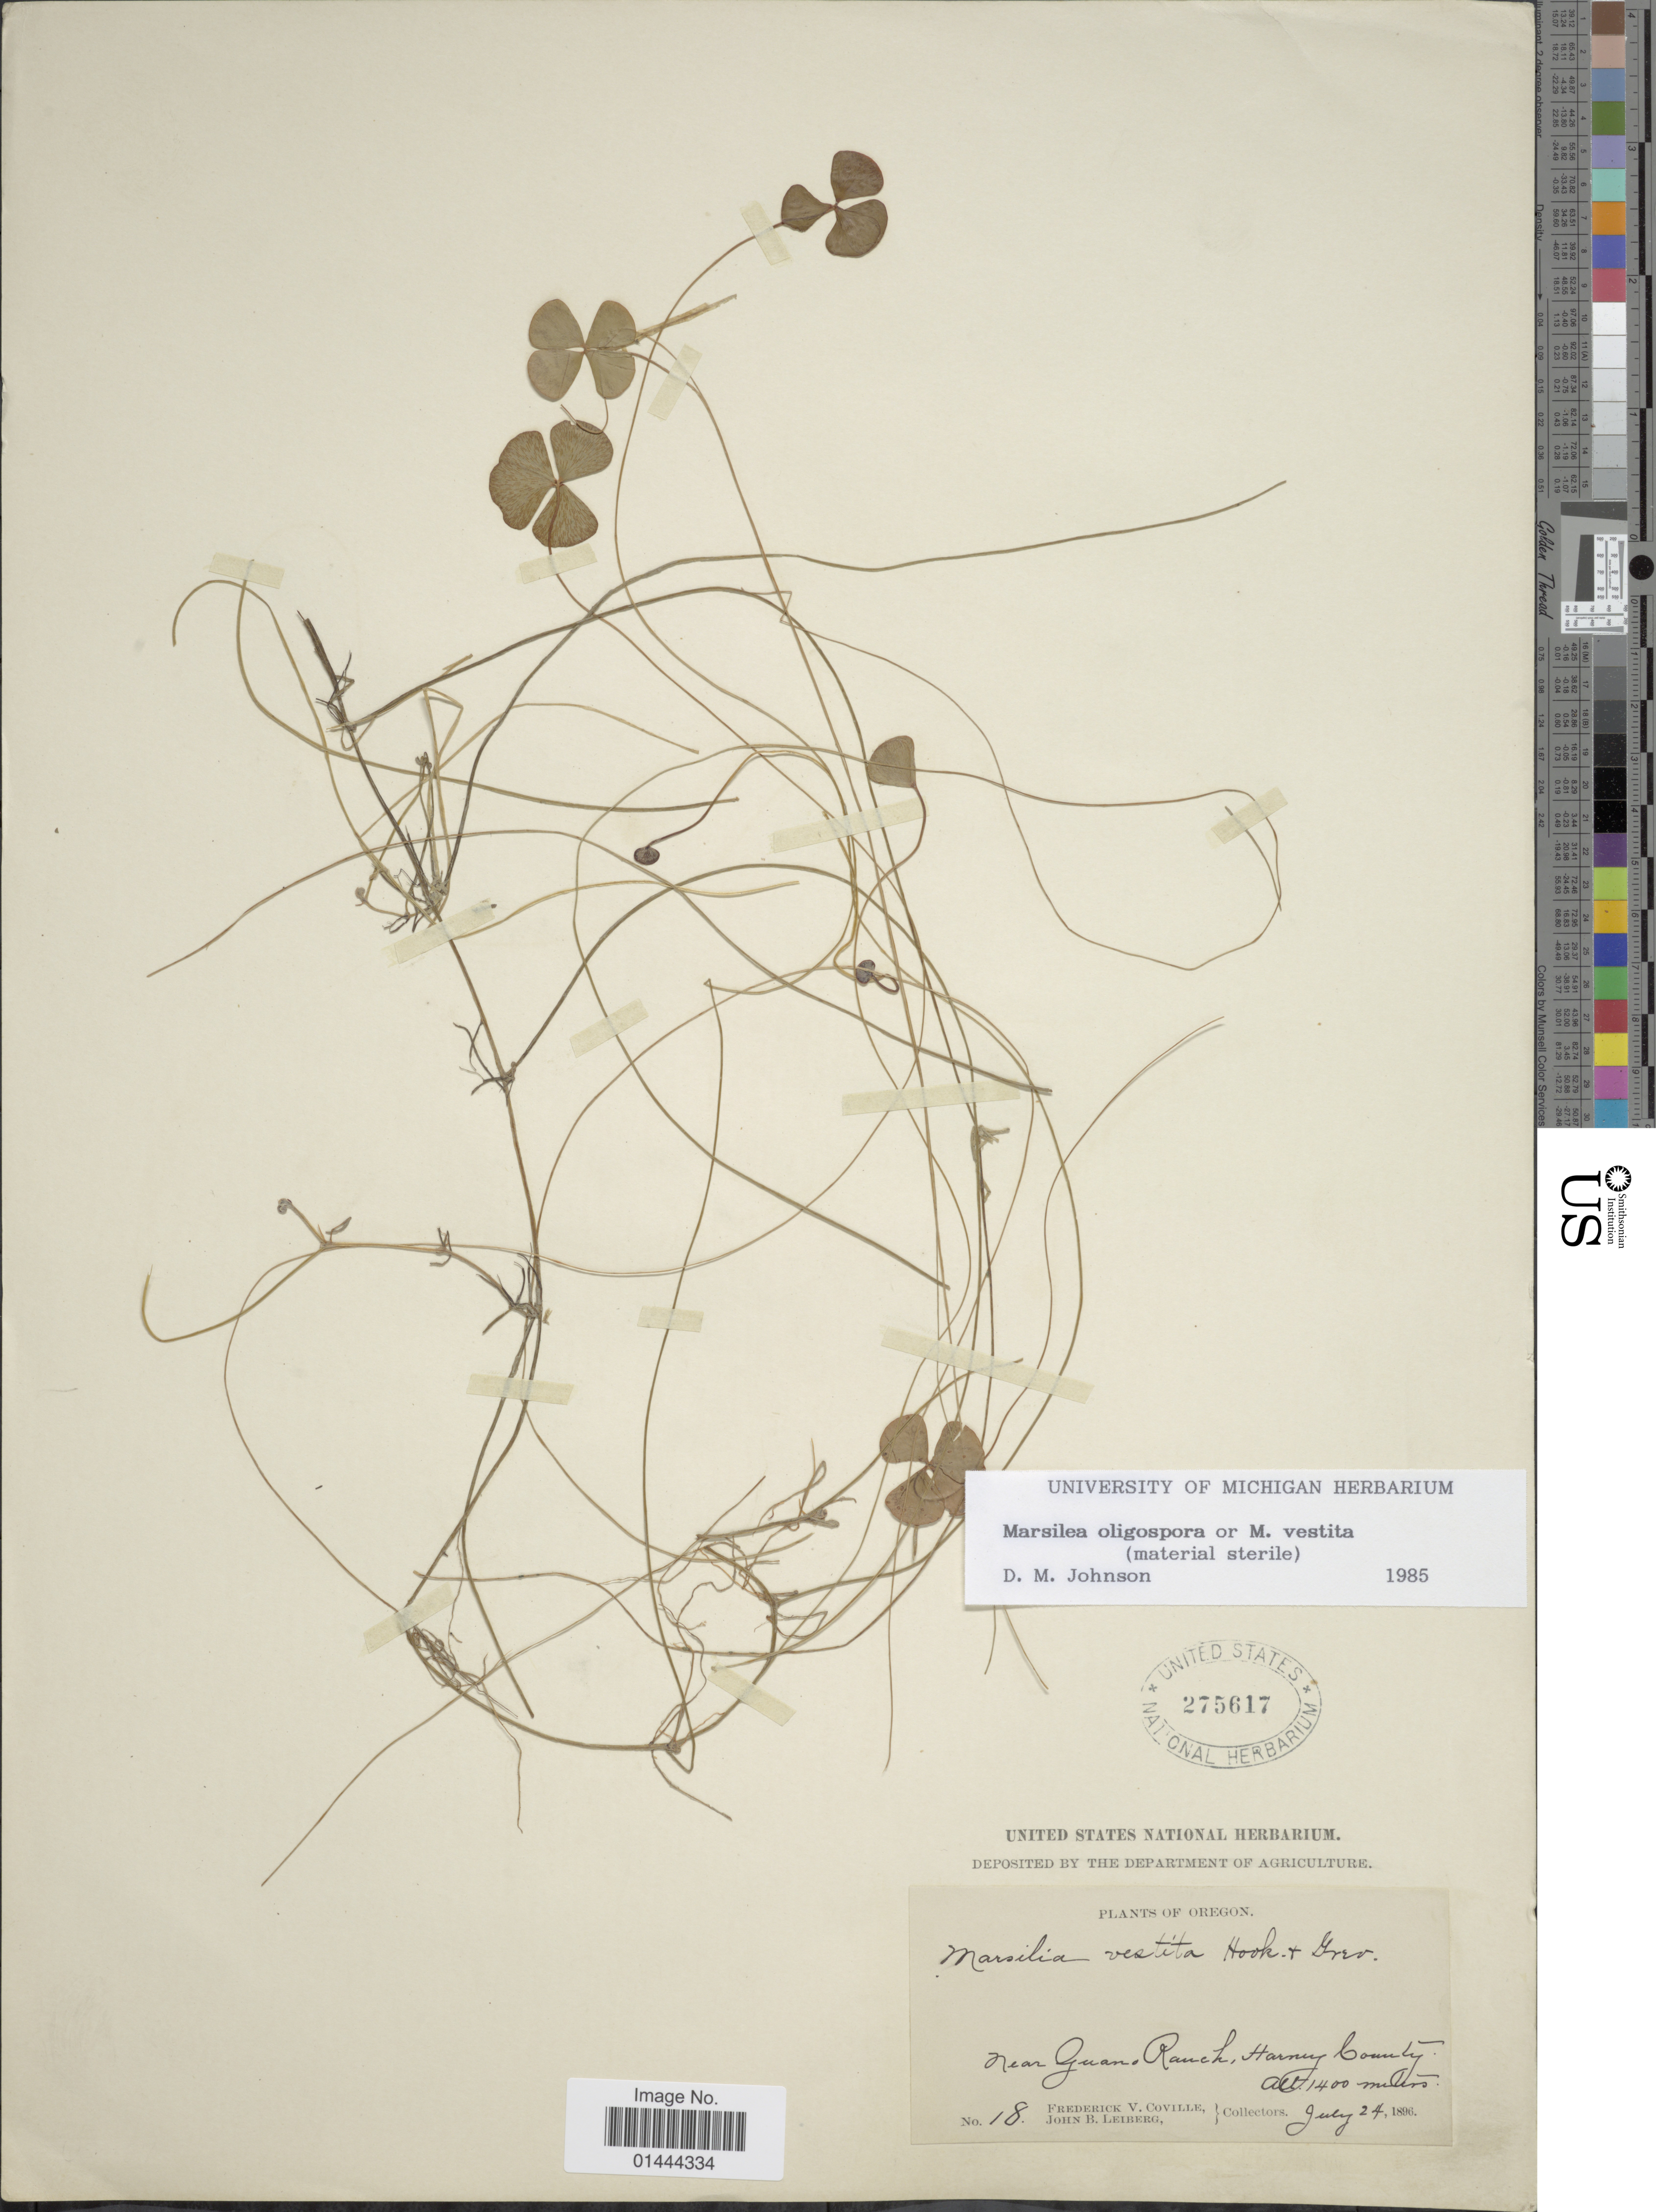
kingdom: Plantae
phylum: Tracheophyta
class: Polypodiopsida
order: Salviniales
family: Marsileaceae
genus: Marsilea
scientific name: Marsilea vestita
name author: Hook. & Grev.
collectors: F. V. Coville & J. B. Leiberg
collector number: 18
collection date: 1896-07-24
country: United States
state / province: Oregon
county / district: Harney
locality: Near Guano Ranch, Harney County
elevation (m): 1400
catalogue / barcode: US 275617